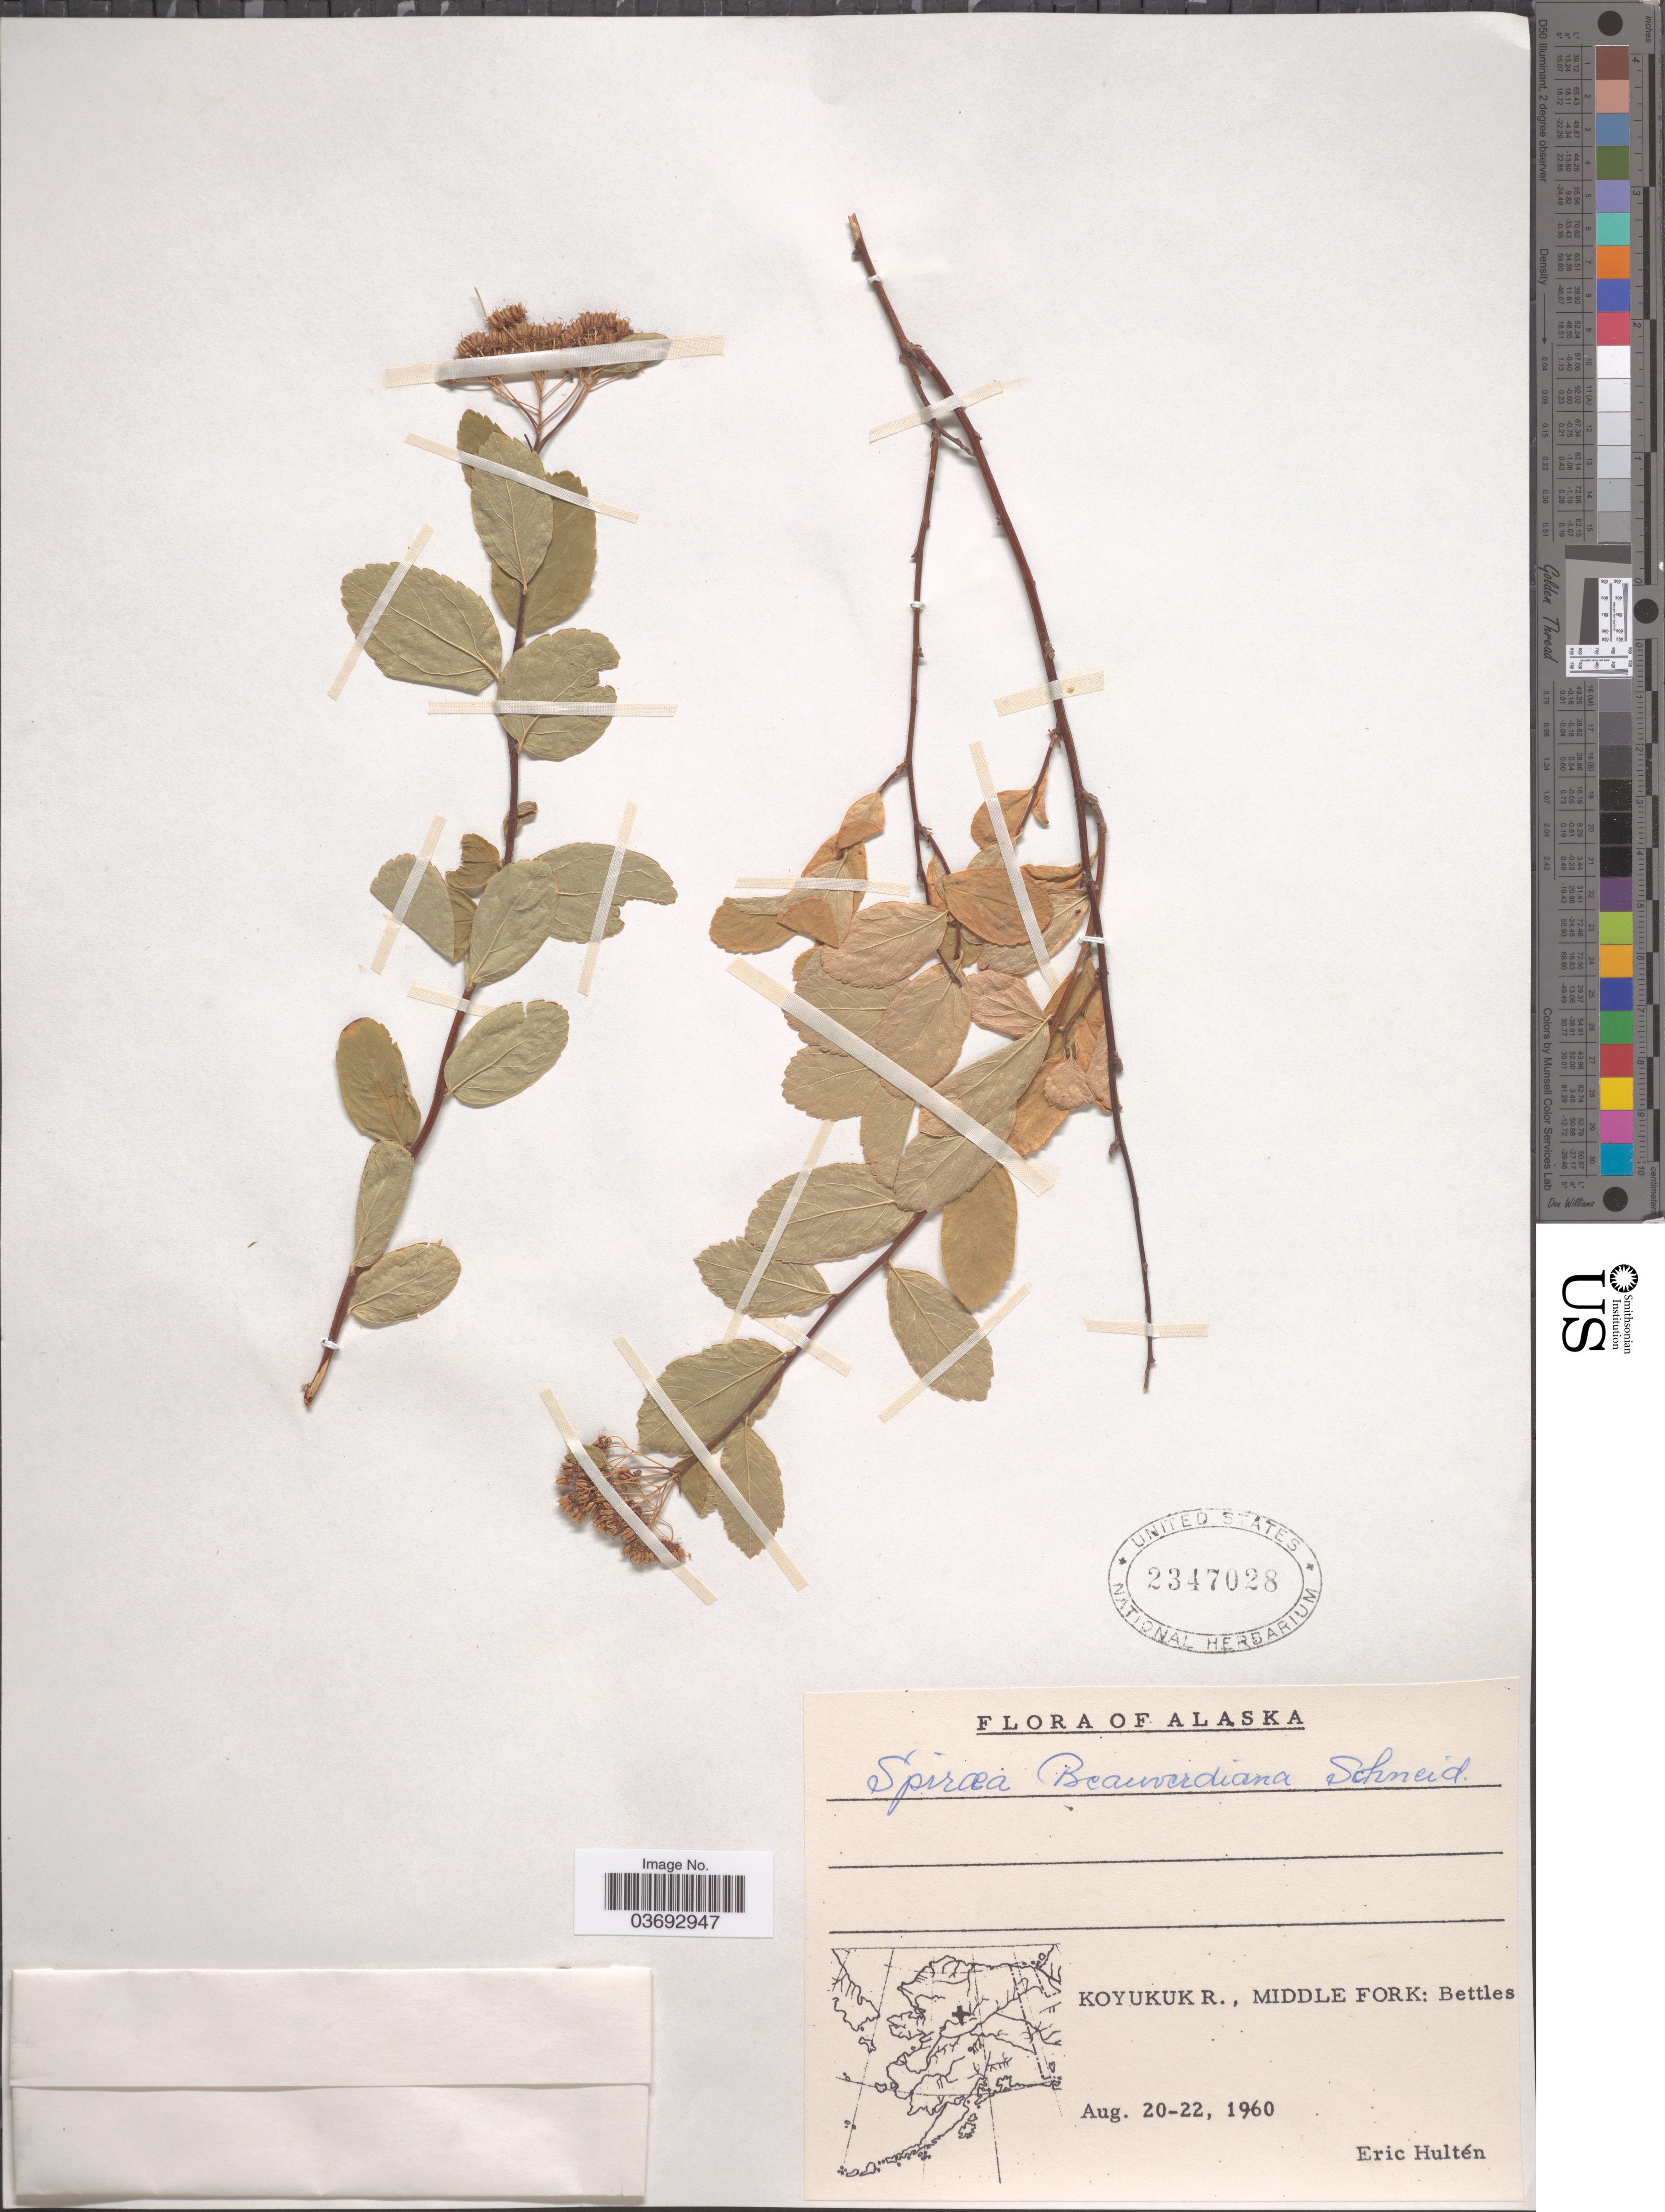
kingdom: Plantae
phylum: Tracheophyta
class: Magnoliopsida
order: Rosales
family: Rosaceae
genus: Spiraea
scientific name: Spiraea stevenii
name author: (C.K. Schneid.) Rydb.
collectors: E. G. Hultén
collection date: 1960-08-20/1960-08-22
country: United States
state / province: Alaska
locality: Koyukuk R., Middle Fork: Bettles.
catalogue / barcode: US 2347028